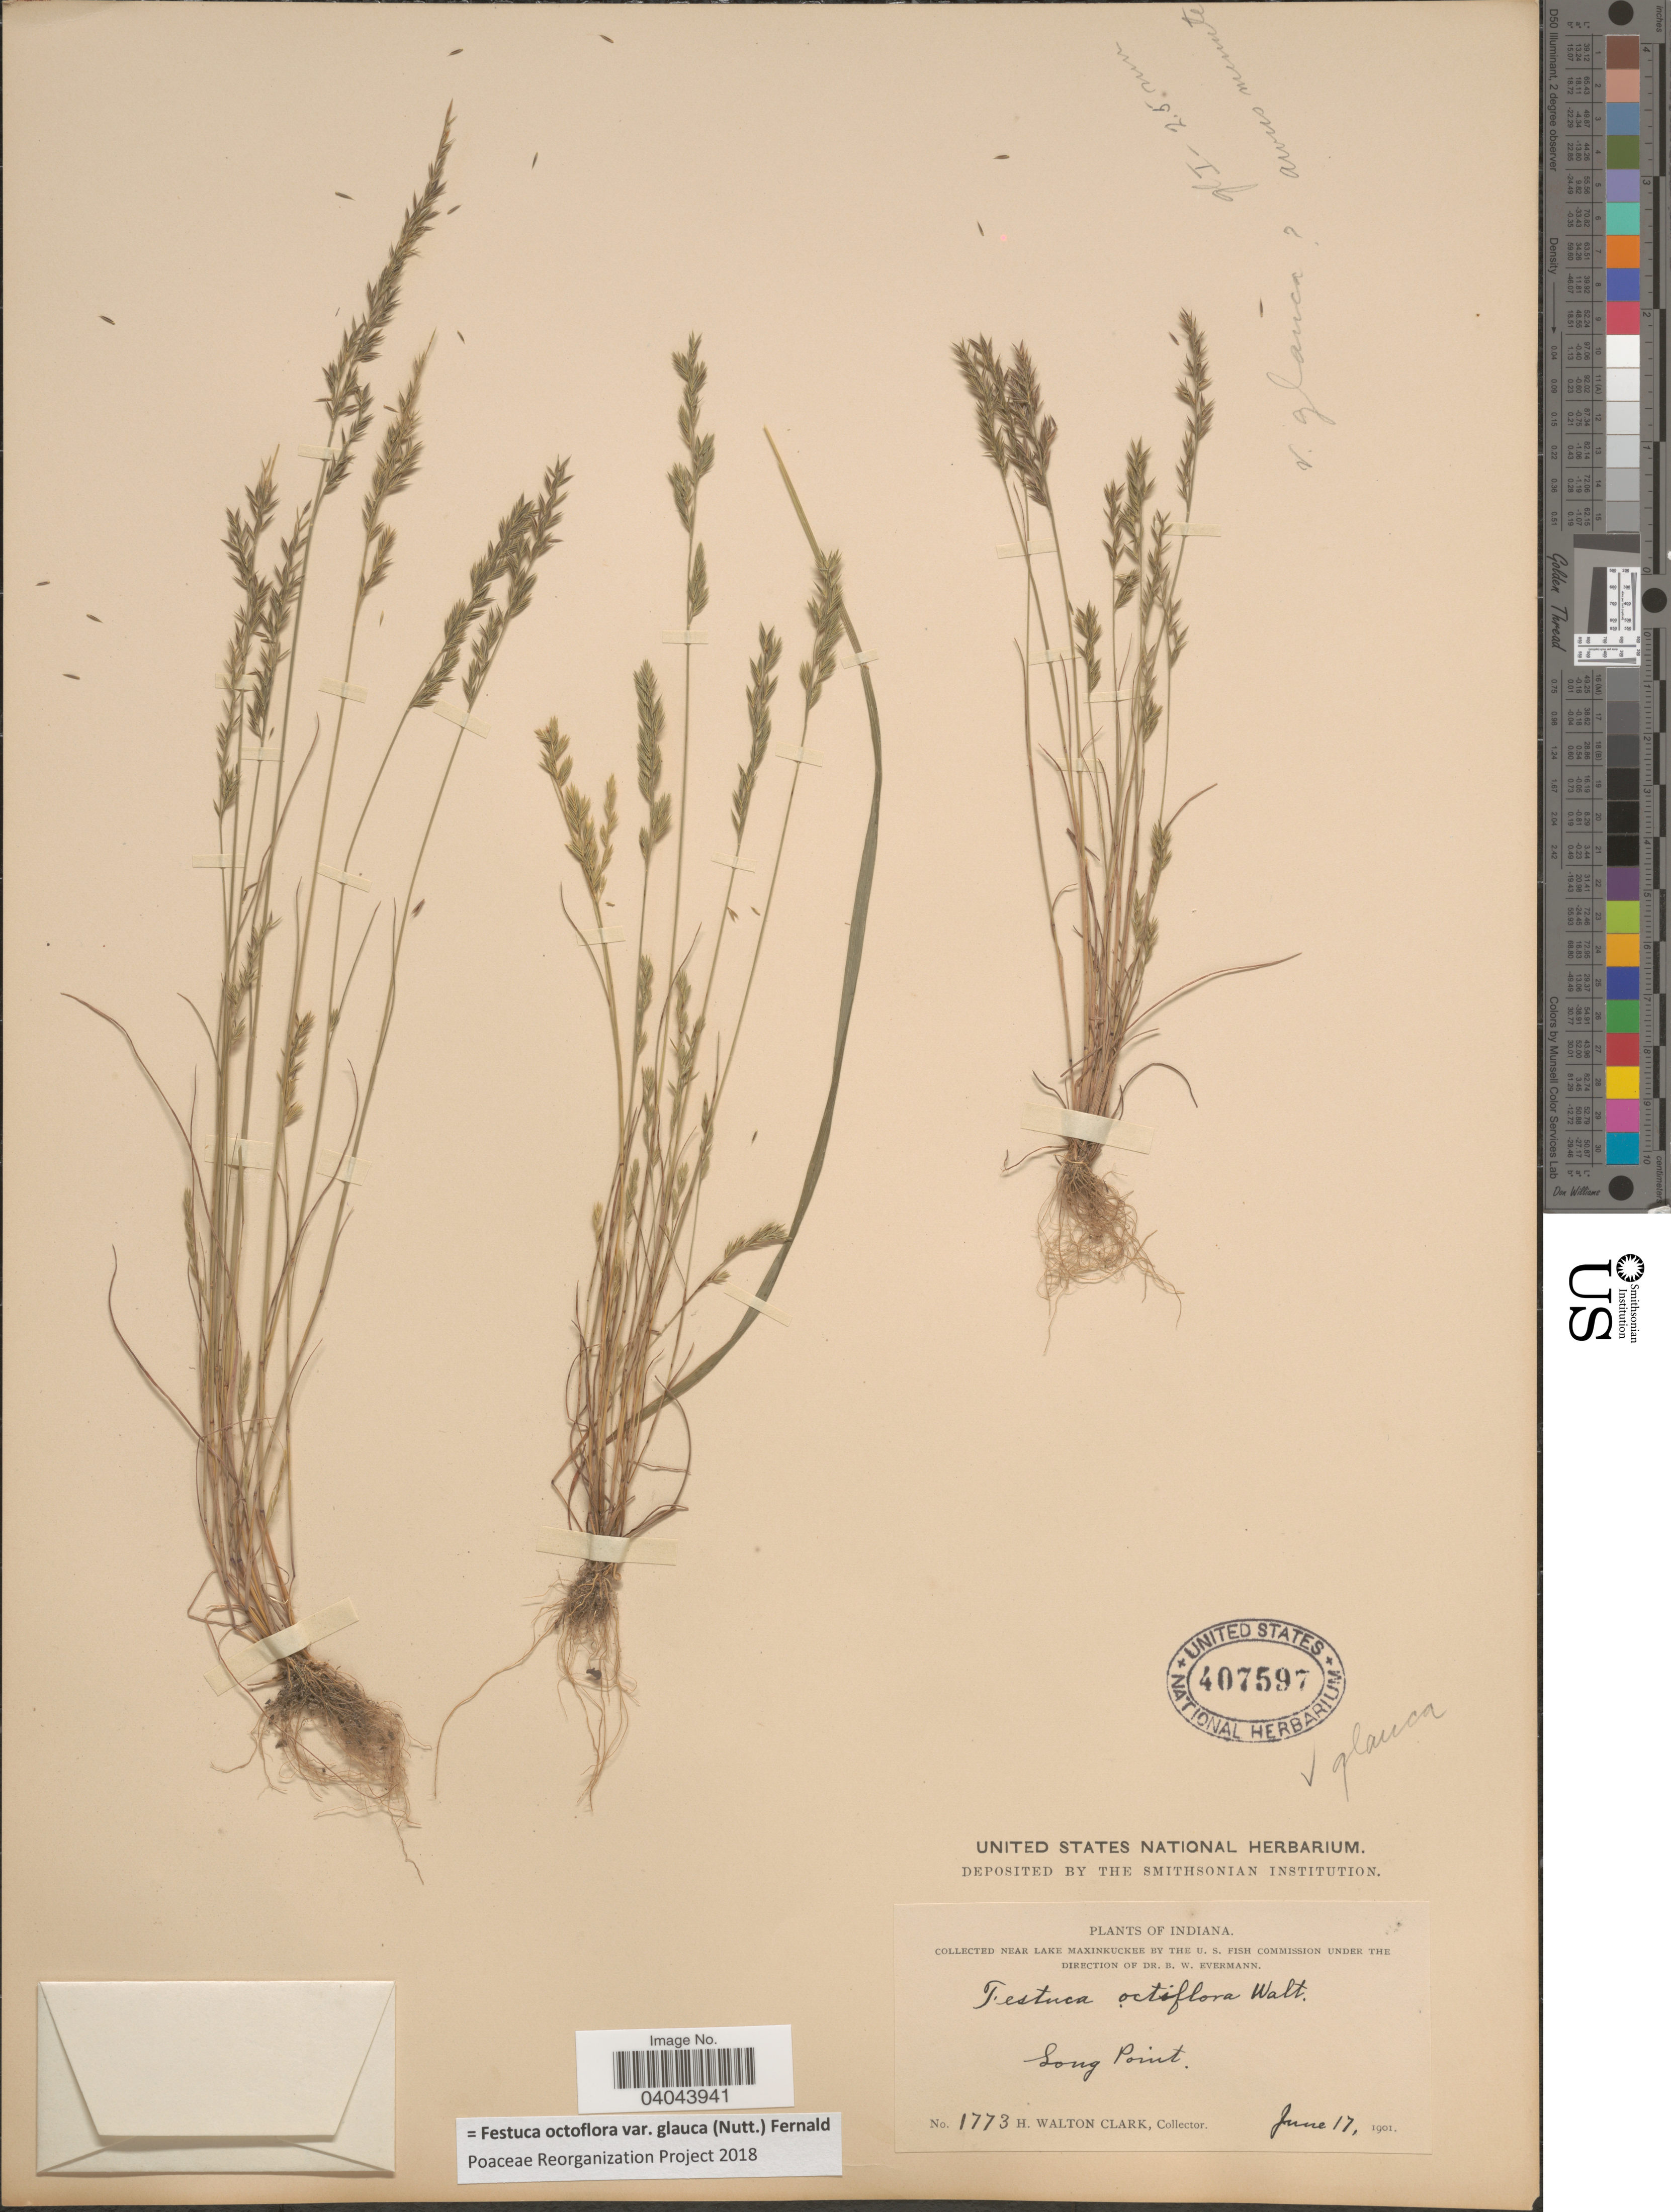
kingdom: Plantae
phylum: Tracheophyta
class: Liliopsida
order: Poales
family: Poaceae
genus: Festuca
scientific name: Festuca octoflora var. glauca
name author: (Nutt.) Fernald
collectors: H. W. Clark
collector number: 1773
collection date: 1901-06-17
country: United States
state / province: Indiana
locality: Near Lake Maxinkuckee. Long Point.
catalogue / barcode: US 407597